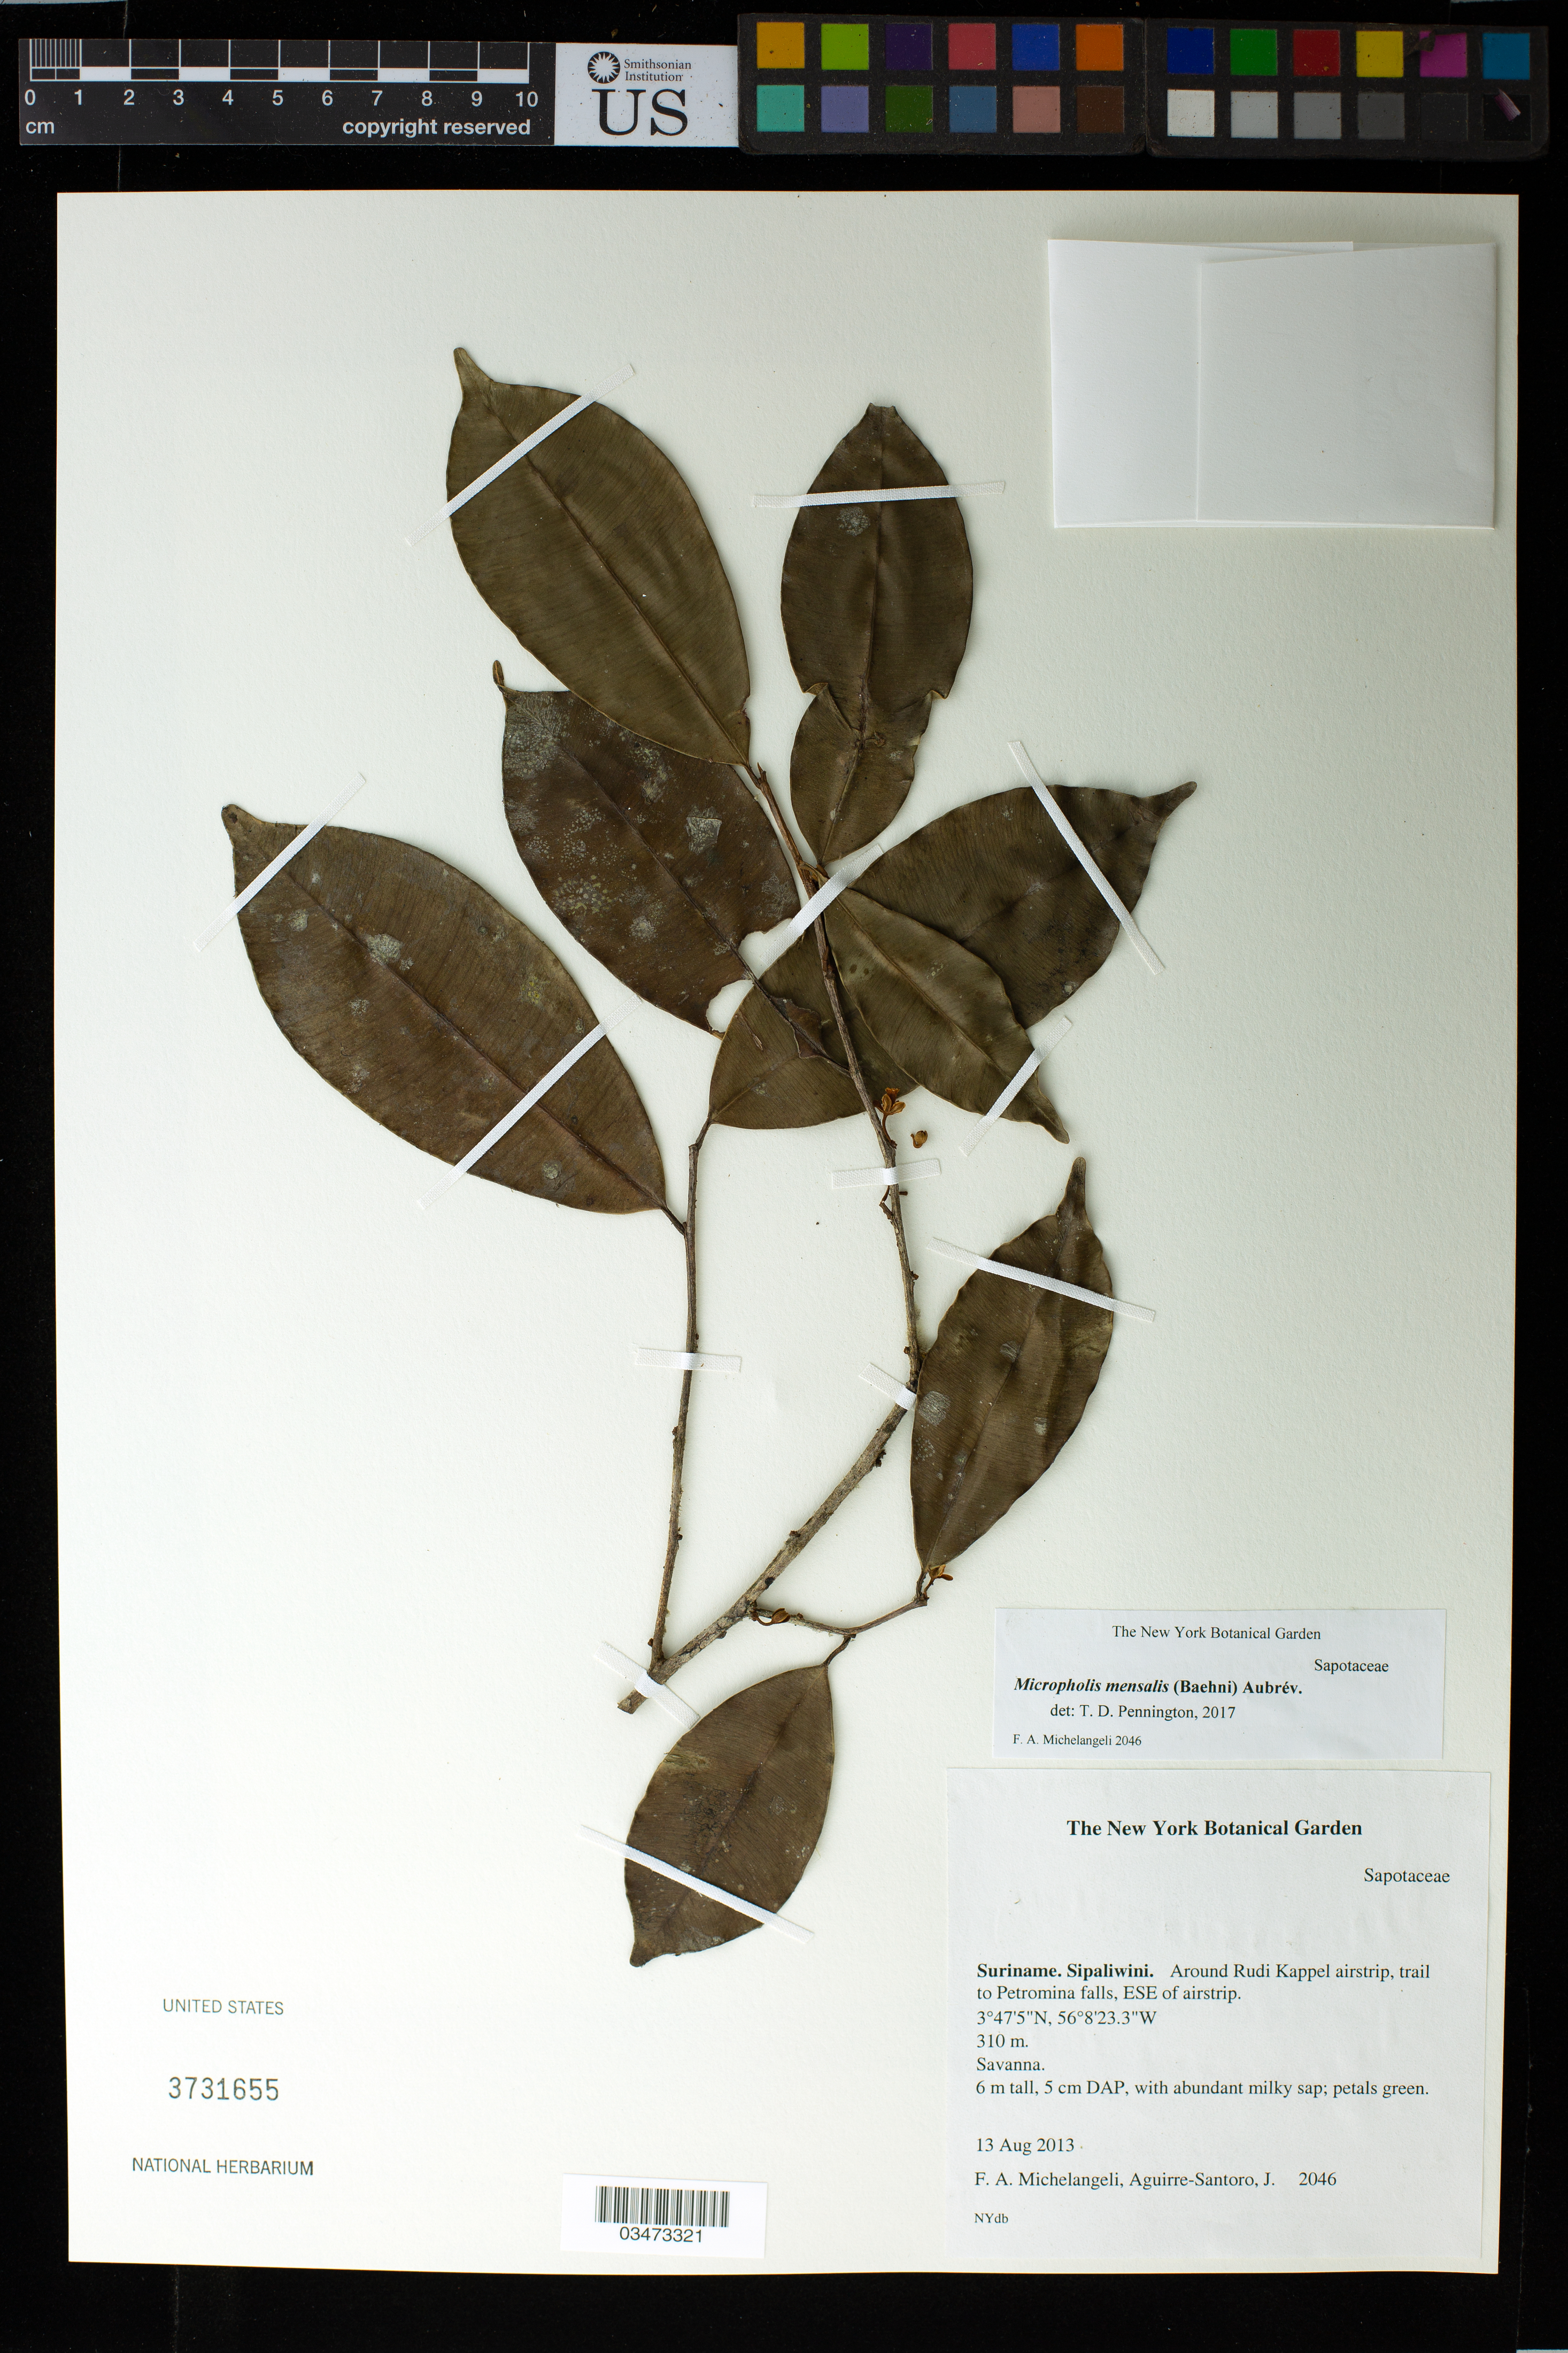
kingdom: Plantae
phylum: Tracheophyta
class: Magnoliopsida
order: Ericales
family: Sapotaceae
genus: Micropholis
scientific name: Micropholis mensalis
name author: (Baehni) Aubrév.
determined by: Pennington, T. D., (K)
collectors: F. A. Michelangeli & J. Aguirre-Santoro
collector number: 2046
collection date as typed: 13 Aug 2013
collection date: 2013-08-13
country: Suriname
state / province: Sipaliwini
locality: Around Rudi Kappel sirstrip. trail to Petromina falls, ESE of airstrip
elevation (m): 310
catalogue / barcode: US 3731655